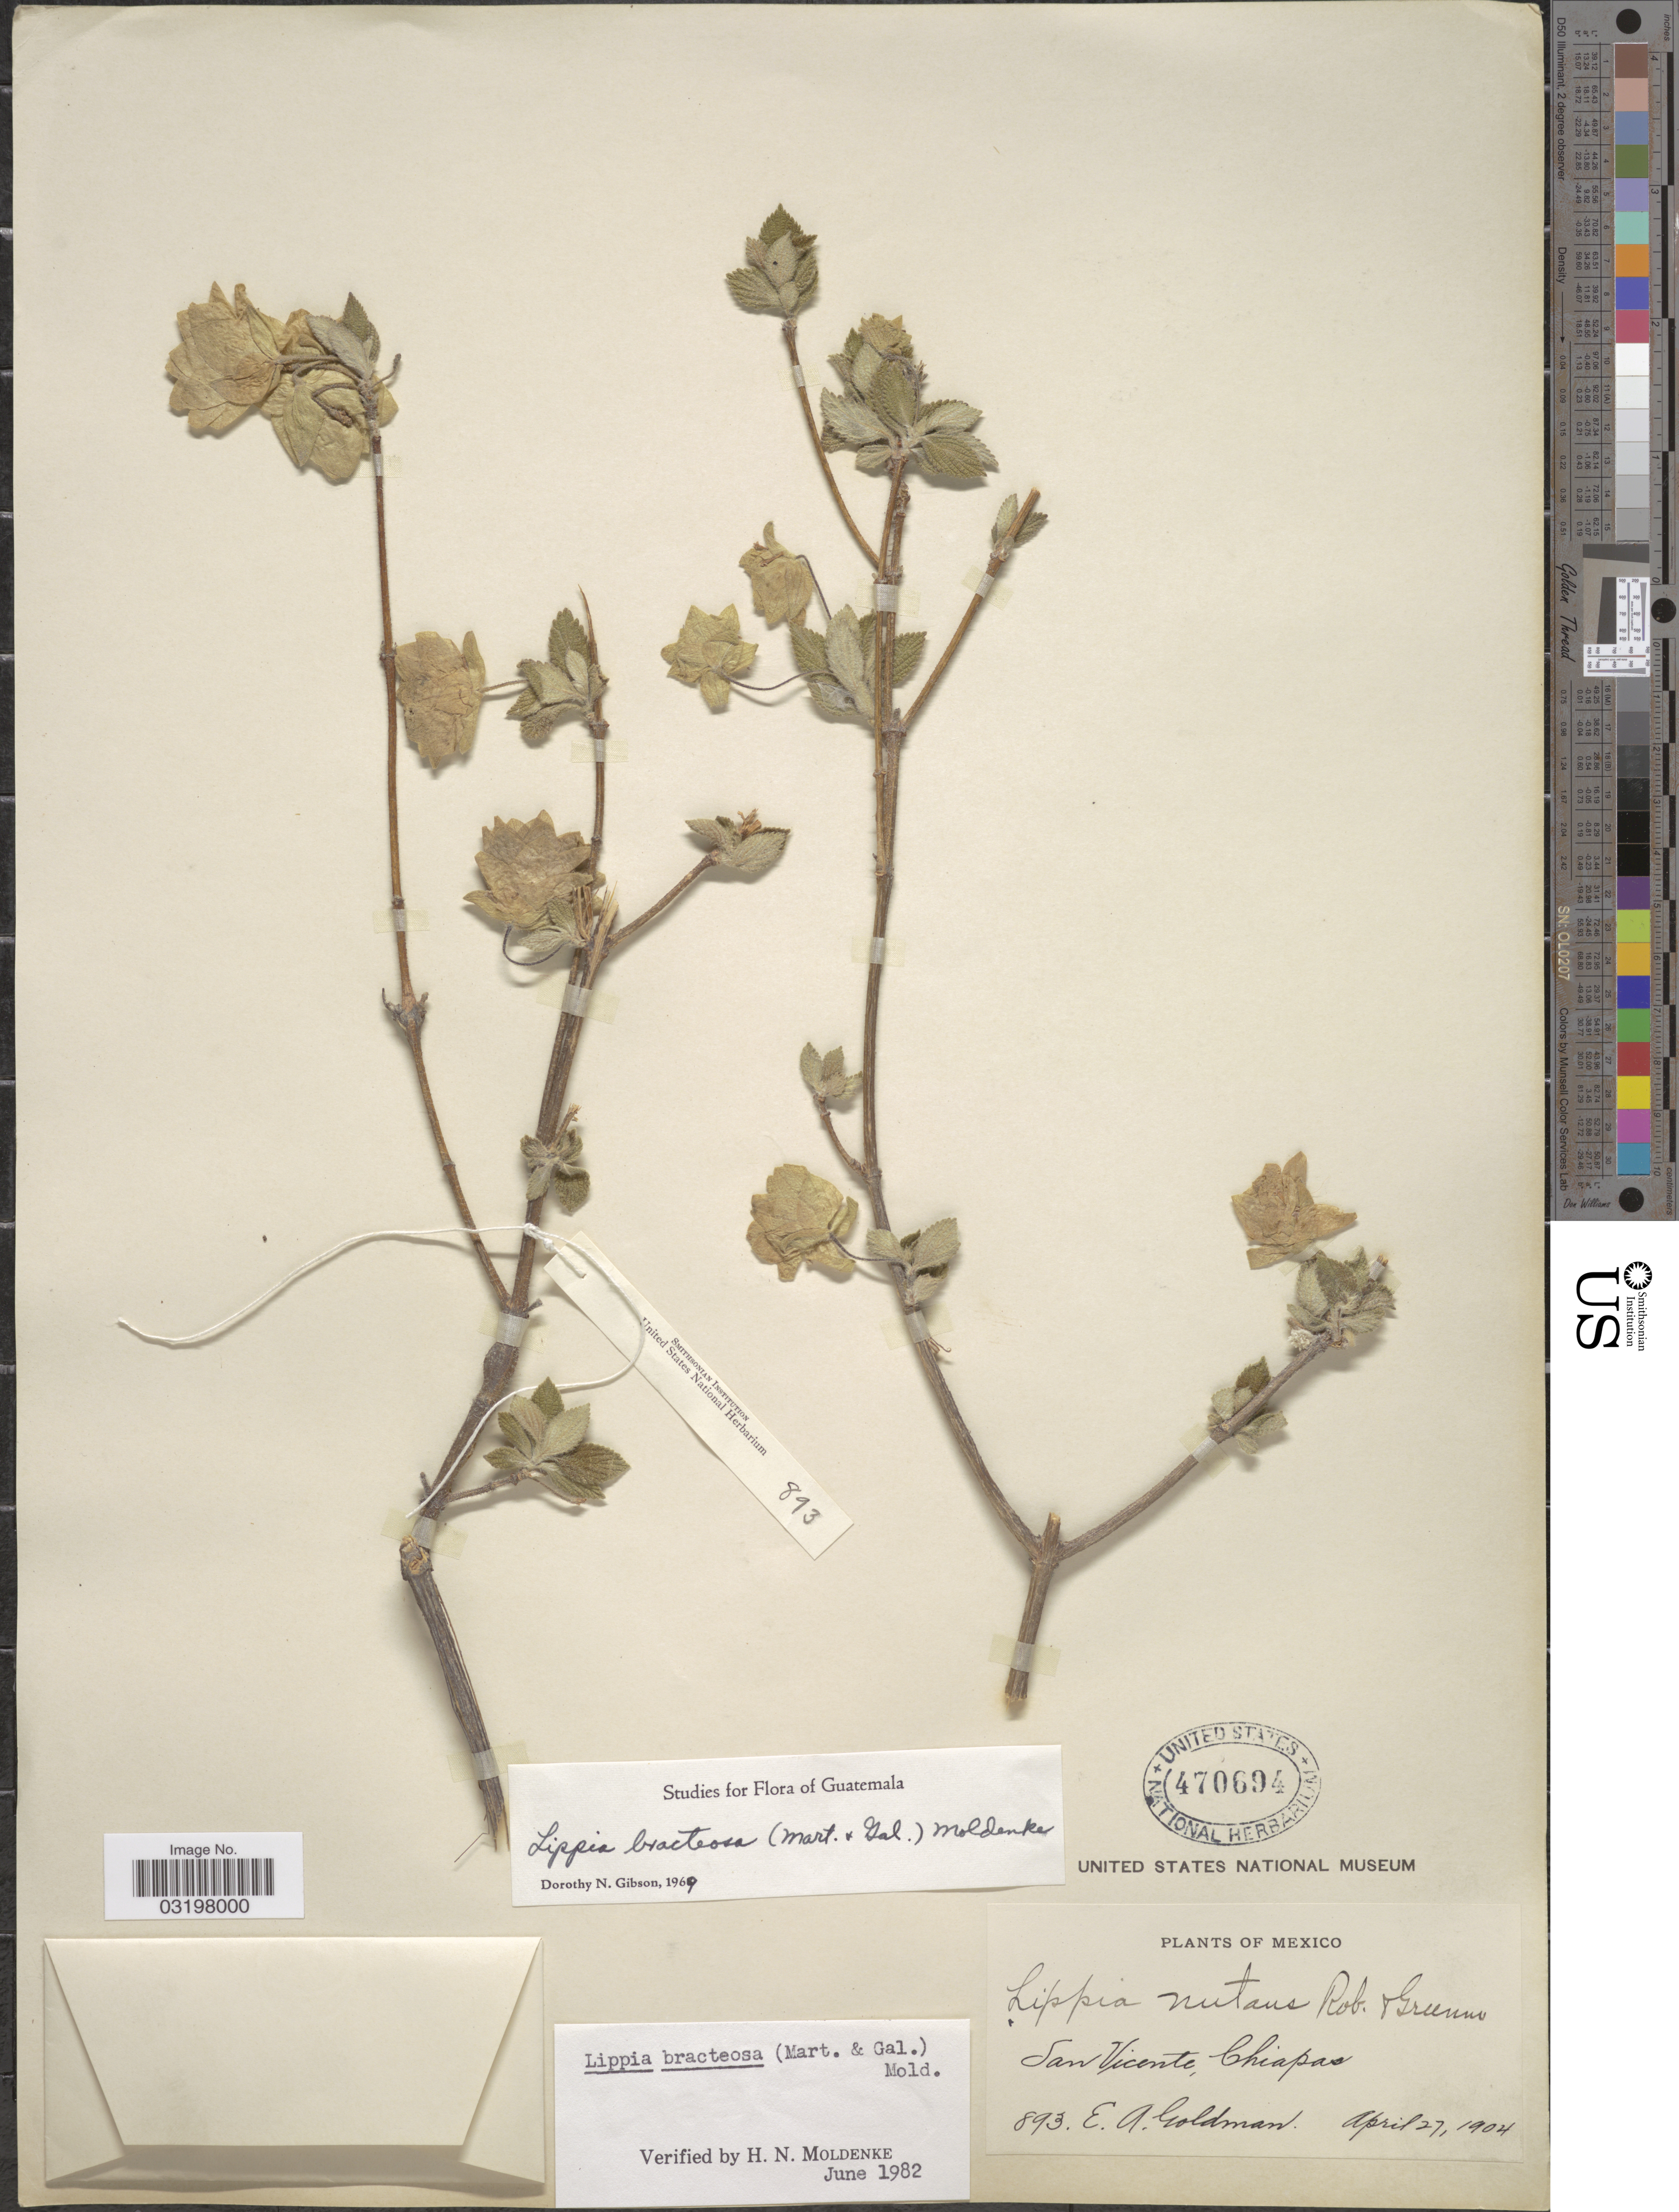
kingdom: Plantae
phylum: Tracheophyta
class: Magnoliopsida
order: Lamiales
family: Verbenaceae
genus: Lippia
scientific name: Lippia bracteosa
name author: (M. Martens & Galeotti) Moldenke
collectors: E. A. Goldman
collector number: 893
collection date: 1904-04-27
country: Mexico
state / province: Chiapas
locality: San Vicente.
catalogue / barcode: US 470694